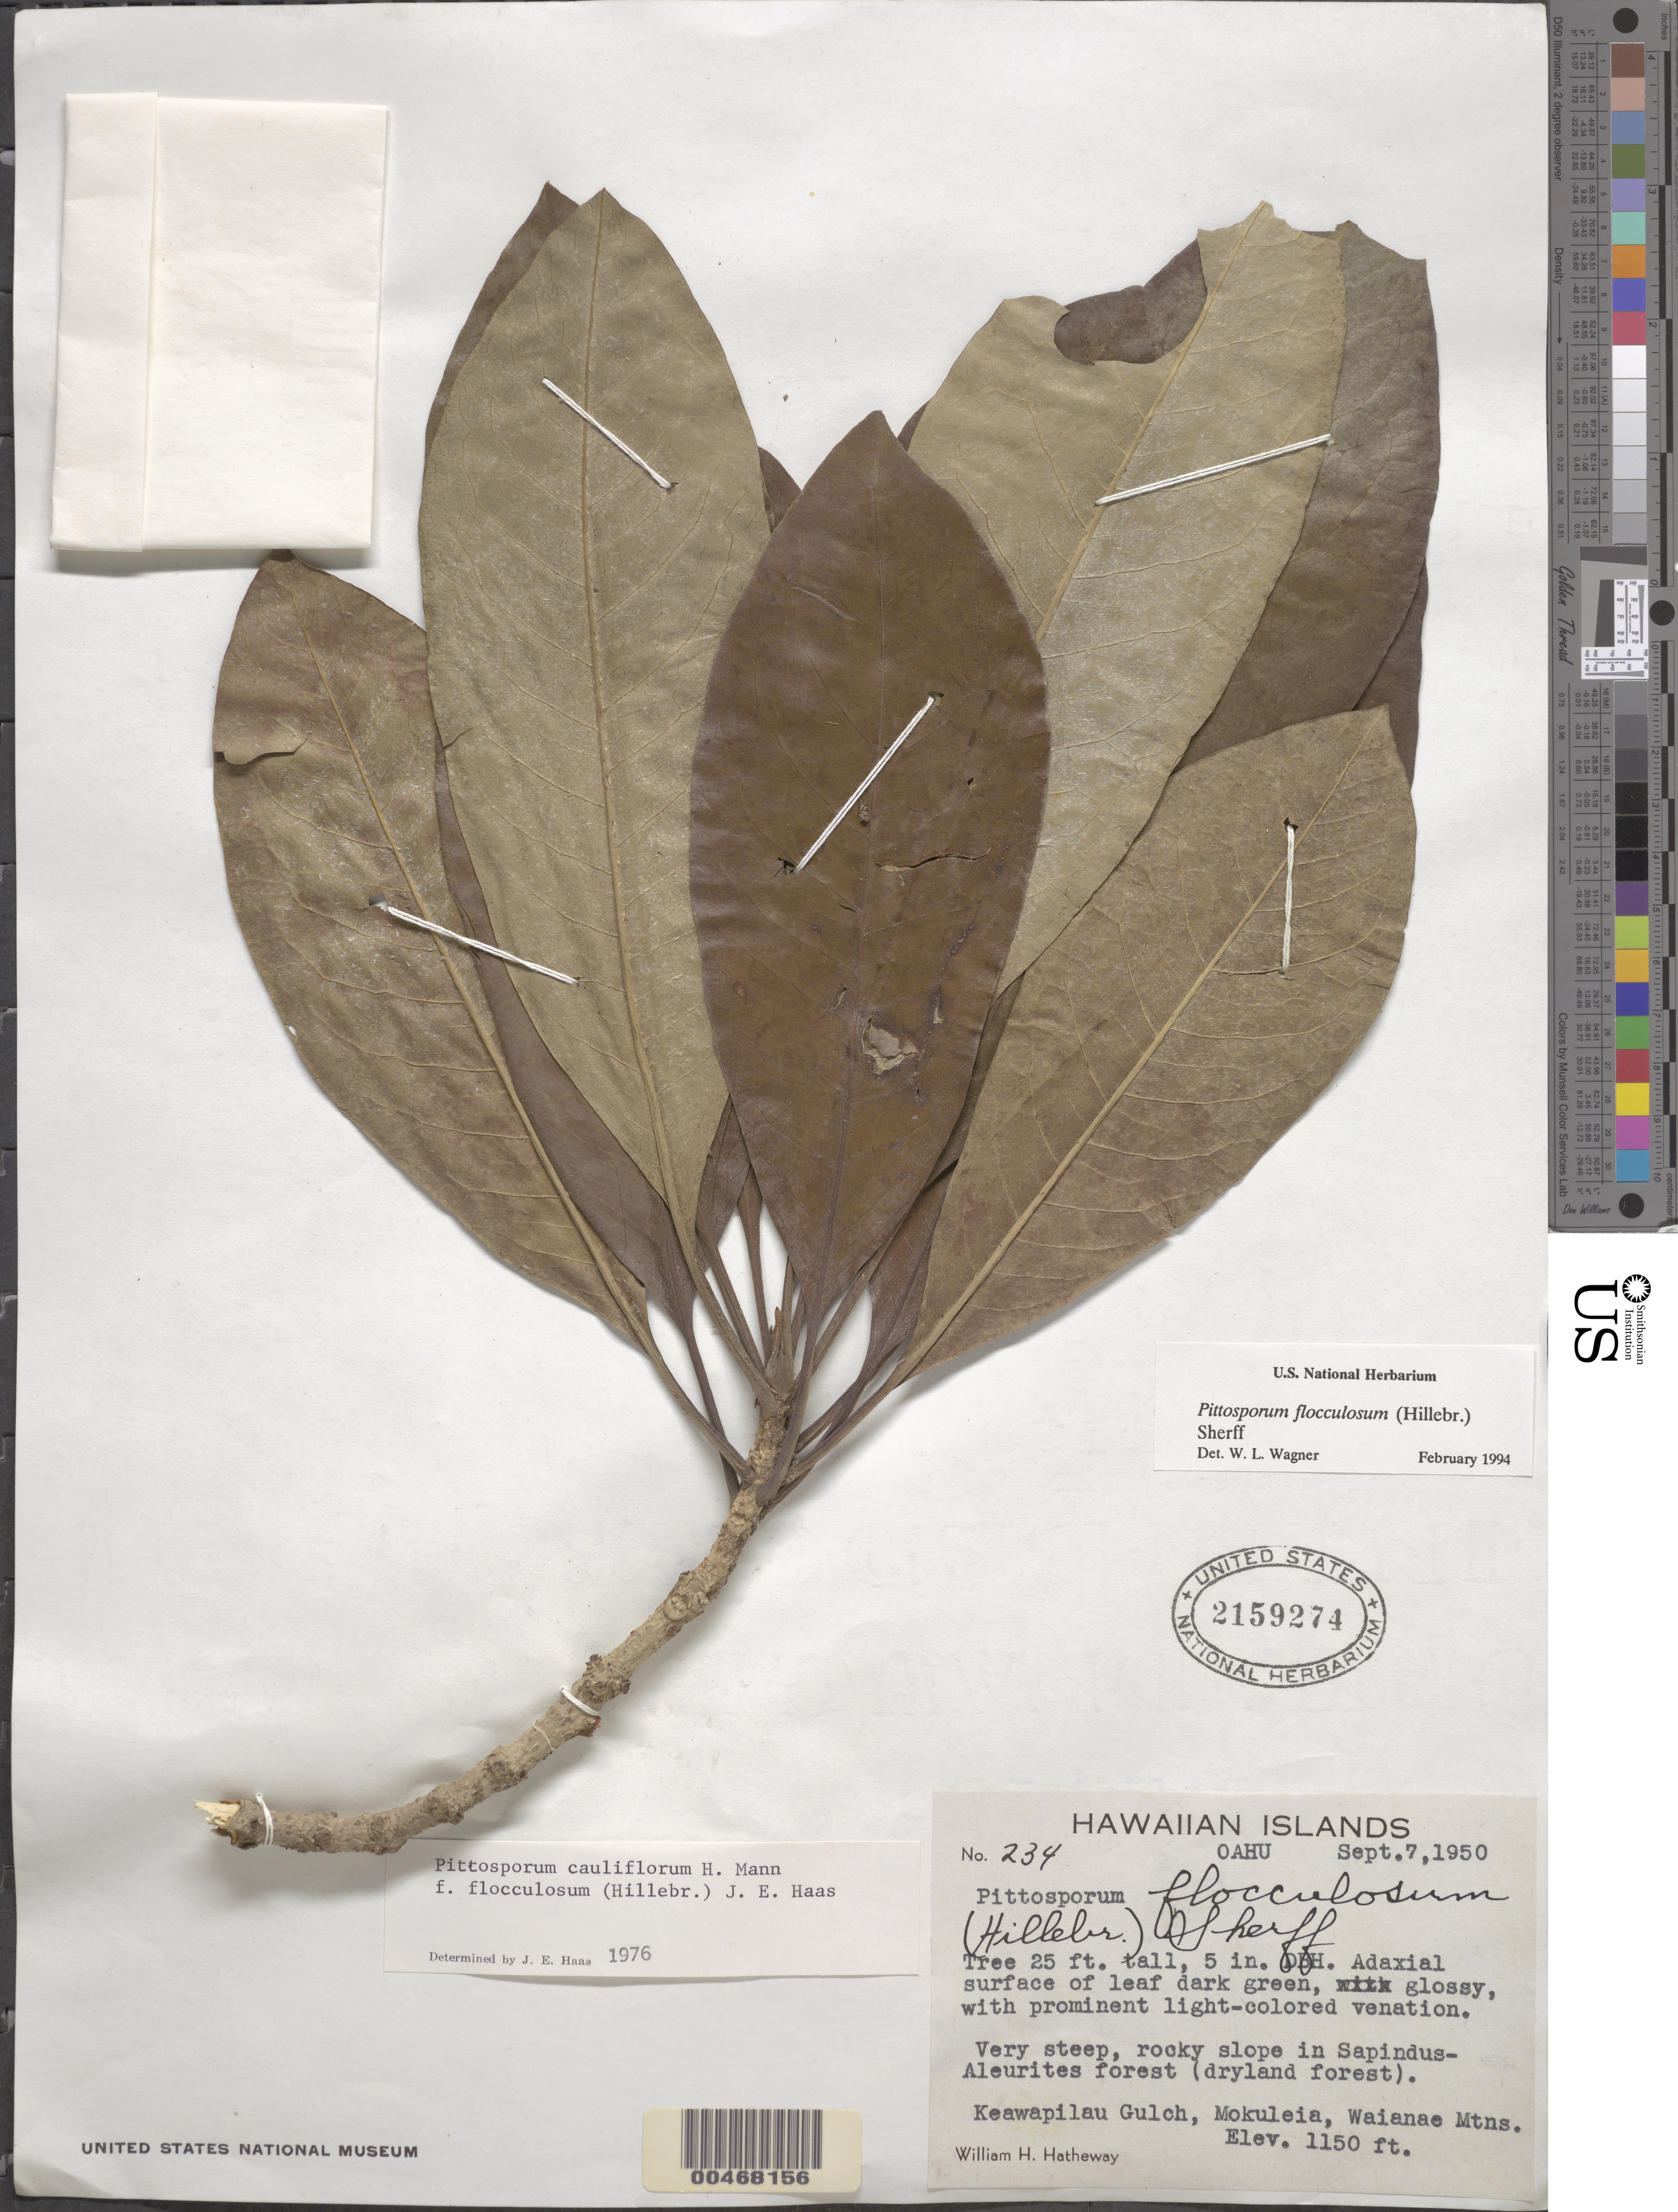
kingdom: Plantae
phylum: Tracheophyta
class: Magnoliopsida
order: Apiales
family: Pittosporaceae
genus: Pittosporum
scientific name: Pittosporum flocculosum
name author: (Hillebr.) Sherff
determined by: Wagner, W. L., (BOT), Smithsonian Institution - National Museum of Natural History (UNITED STATES)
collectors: W. H. Hatheway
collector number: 234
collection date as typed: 7 Sep 1950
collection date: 1950-09-07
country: United States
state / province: Hawaii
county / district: Honolulu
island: Oahu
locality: Keawapilau Gulch, Mokuleia, Waianae Mtns.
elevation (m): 351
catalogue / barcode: US 2159274